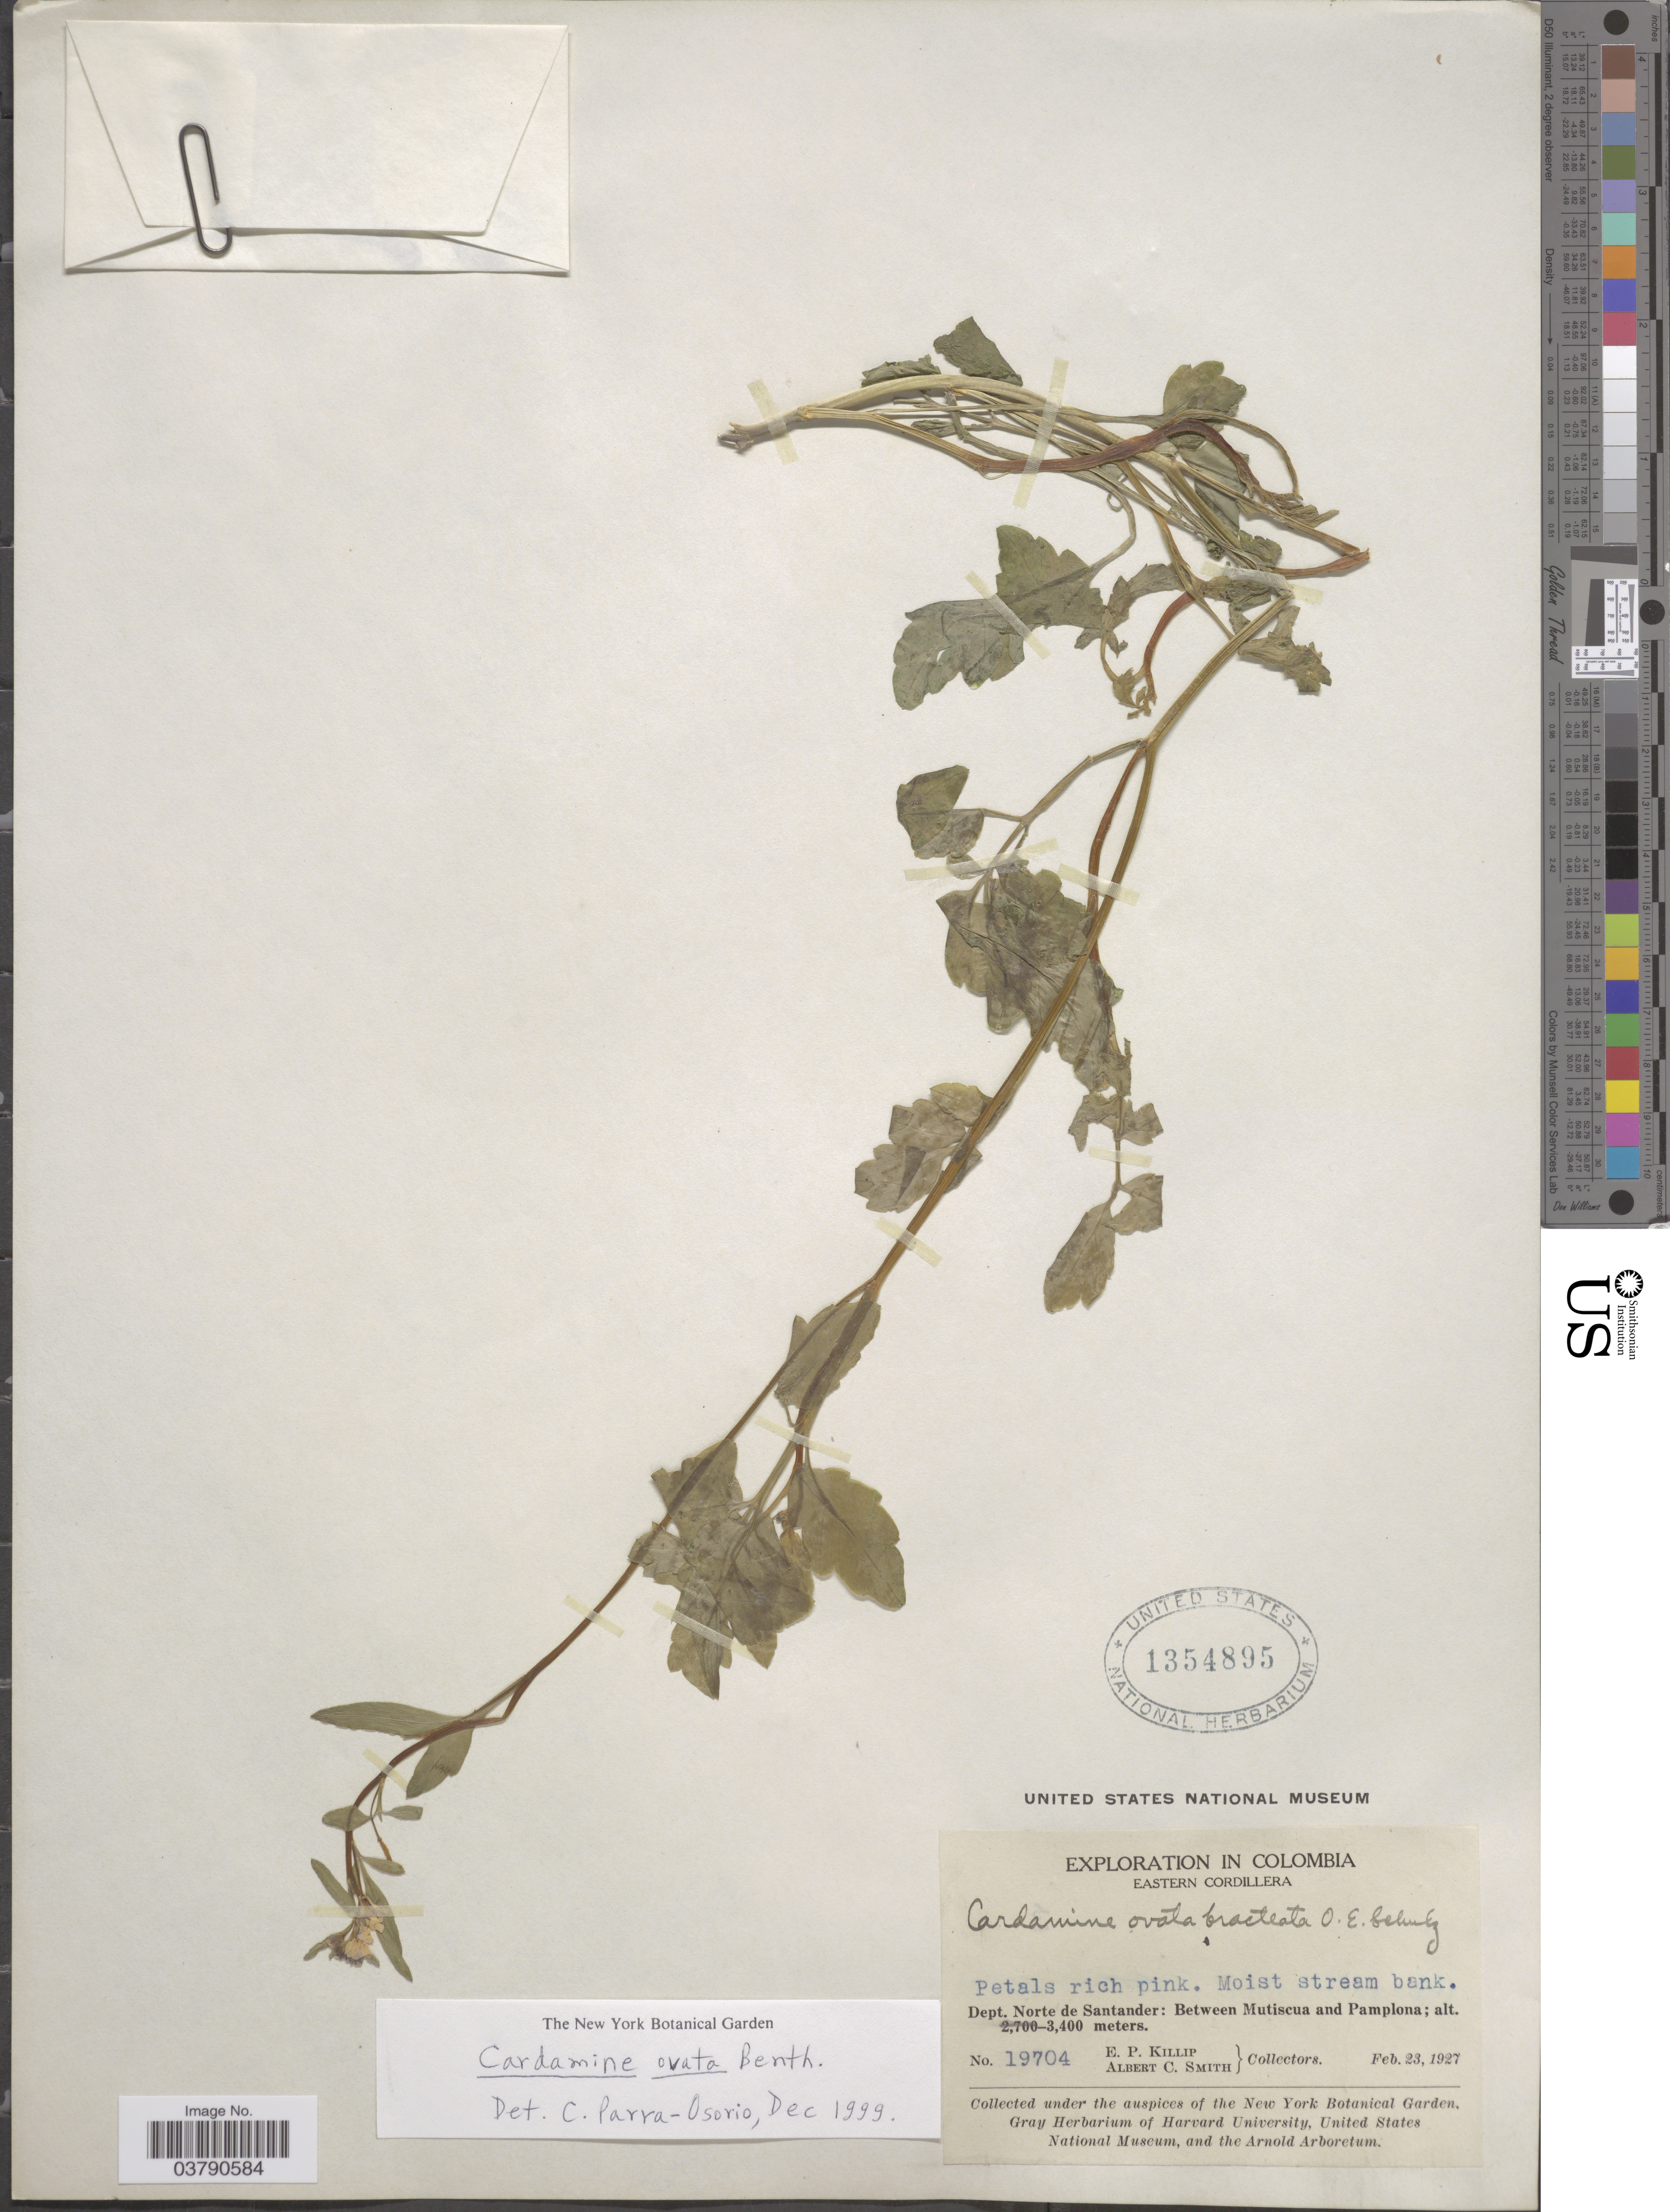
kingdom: Plantae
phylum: Tracheophyta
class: Magnoliopsida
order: Brassicales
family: Brassicaceae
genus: Cardamine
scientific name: Cardamine ovata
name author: Benth.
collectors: E. P. Killip & A. C. Smith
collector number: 19704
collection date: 1927-02-23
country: Colombia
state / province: Norte de Santander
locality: Eastern Cordillera. Dept. Norte de Santander: Between Mutiscua and Pamplona.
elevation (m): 3400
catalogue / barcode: US 1354895